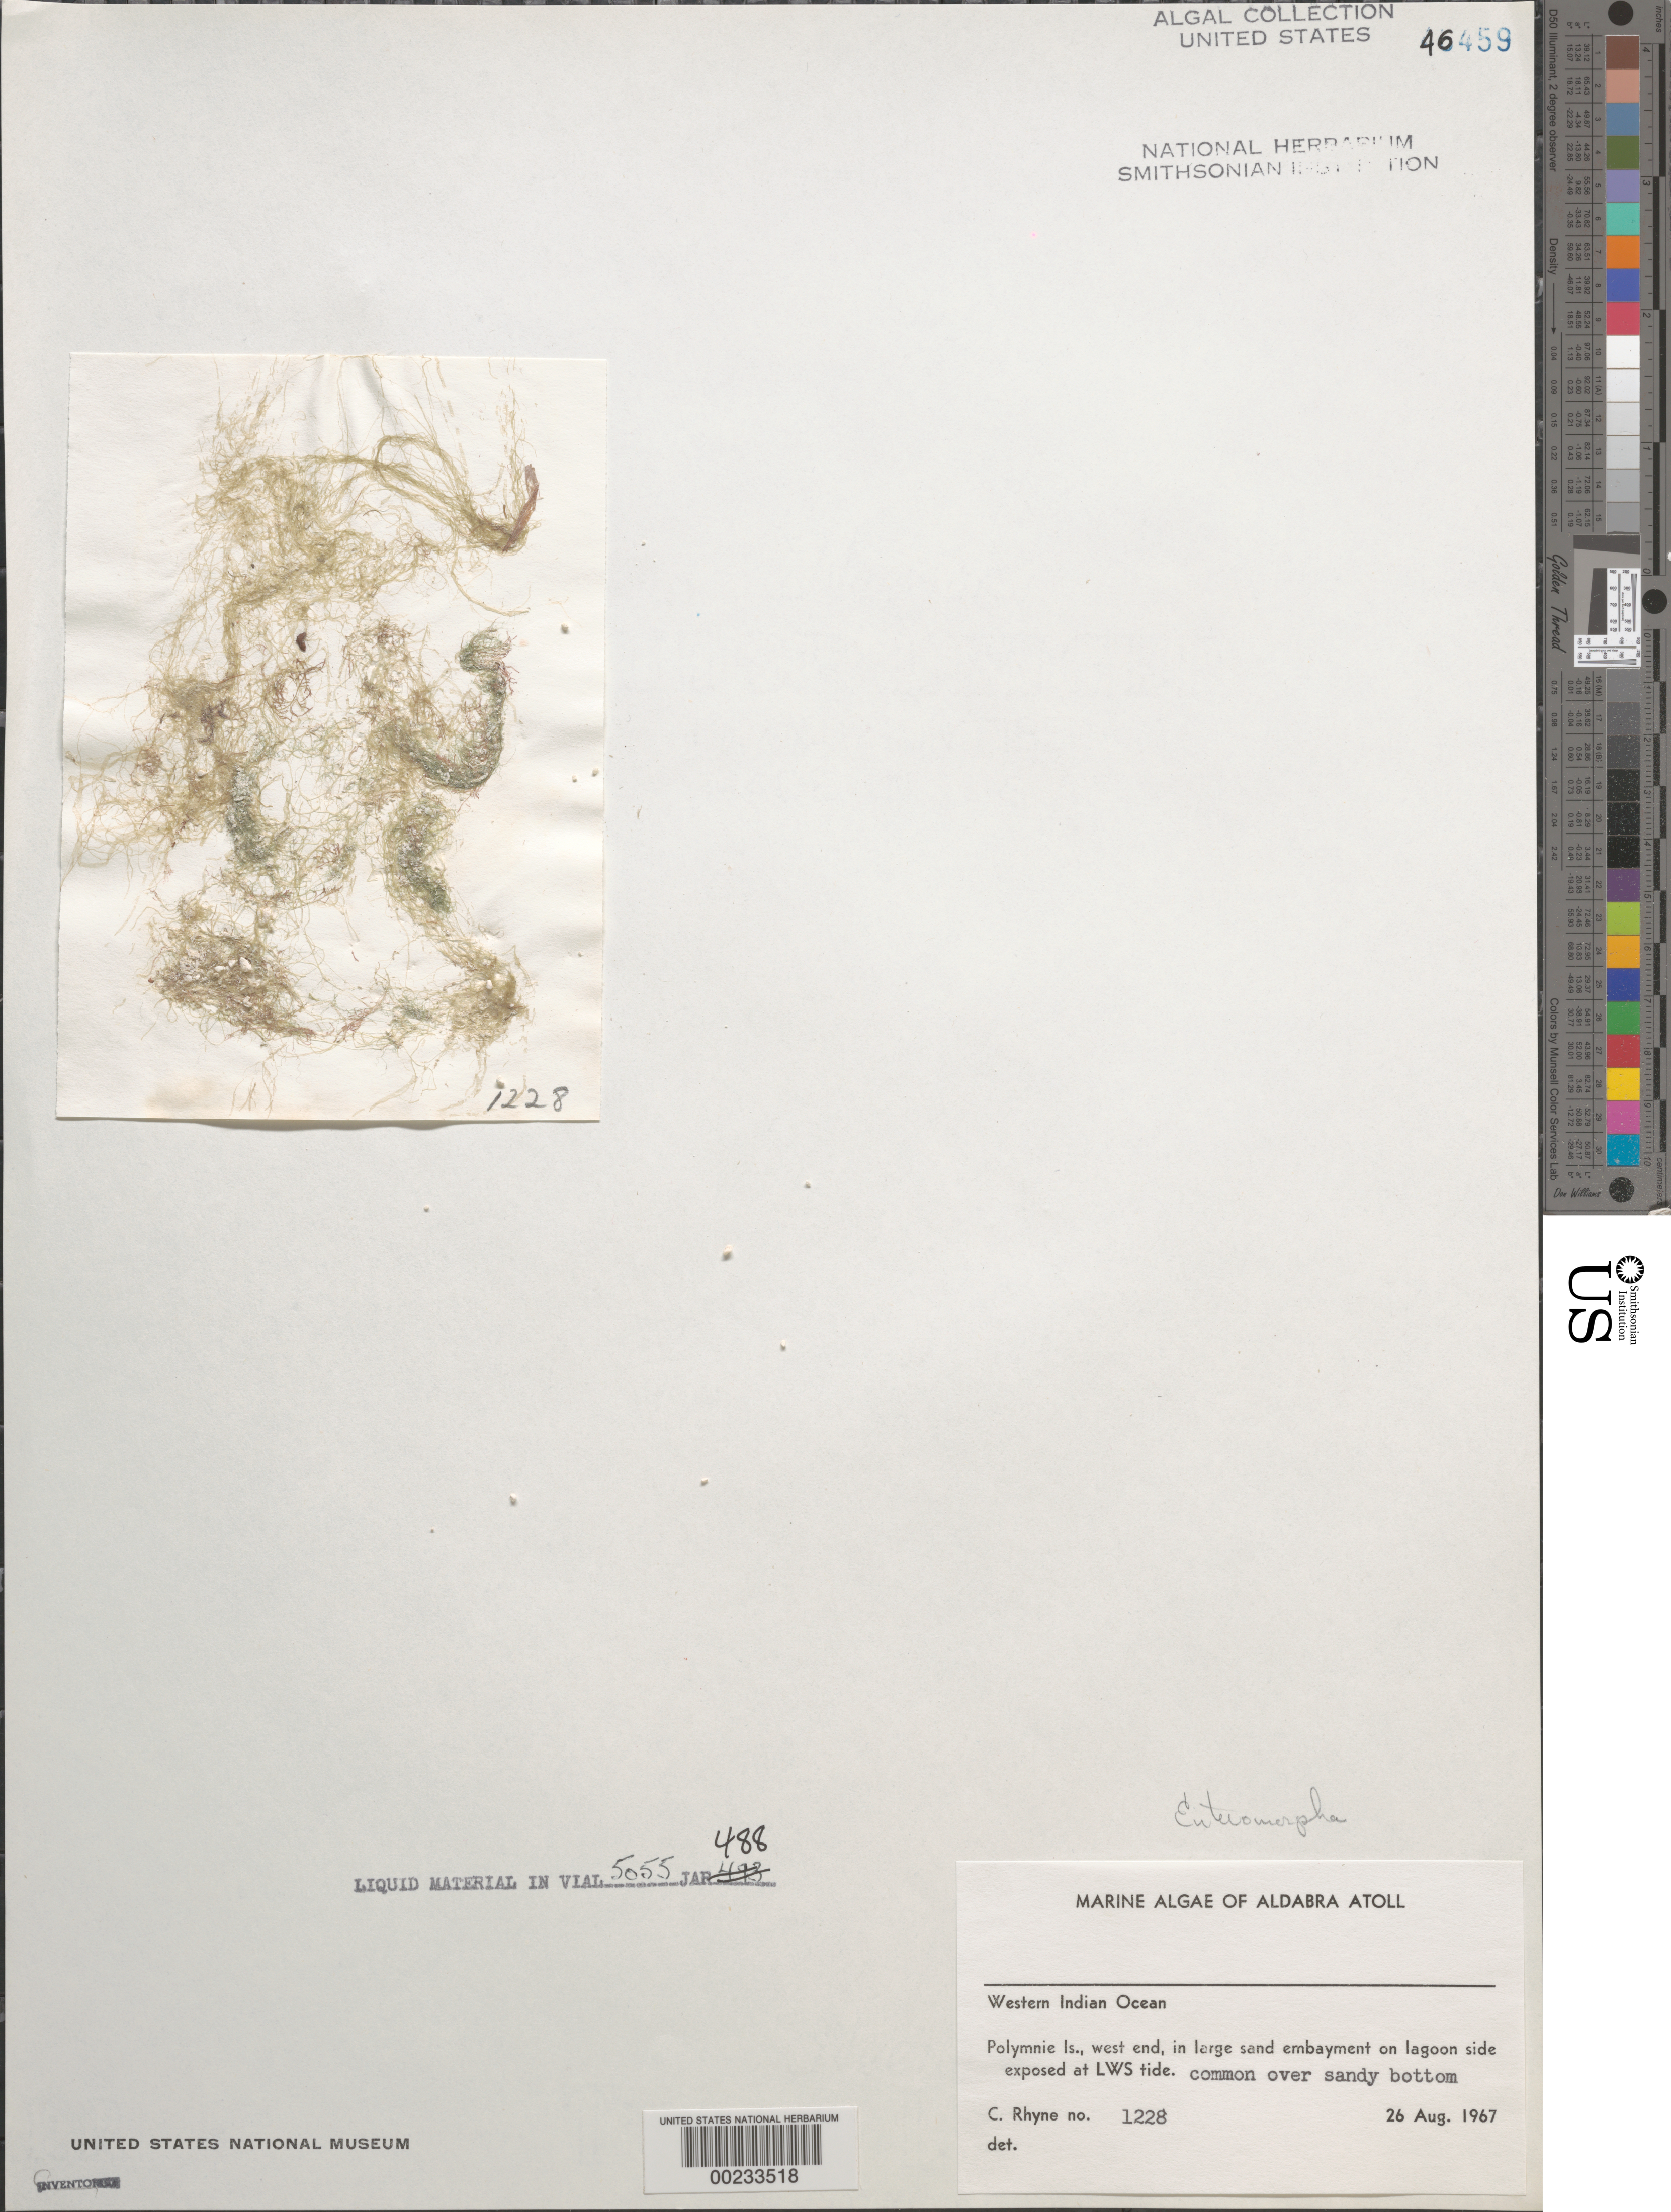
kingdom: Plantae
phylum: Chlorophyta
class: Ulvophyceae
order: Ulvales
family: Ulvaceae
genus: Ulva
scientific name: Ulva sp.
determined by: Algae name updating Project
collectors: C. Rhyne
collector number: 1228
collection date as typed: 26 Aug 1967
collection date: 1967-08-26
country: Seychelles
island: Aldabra Atoll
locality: Polymnie Islet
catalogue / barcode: US 46459